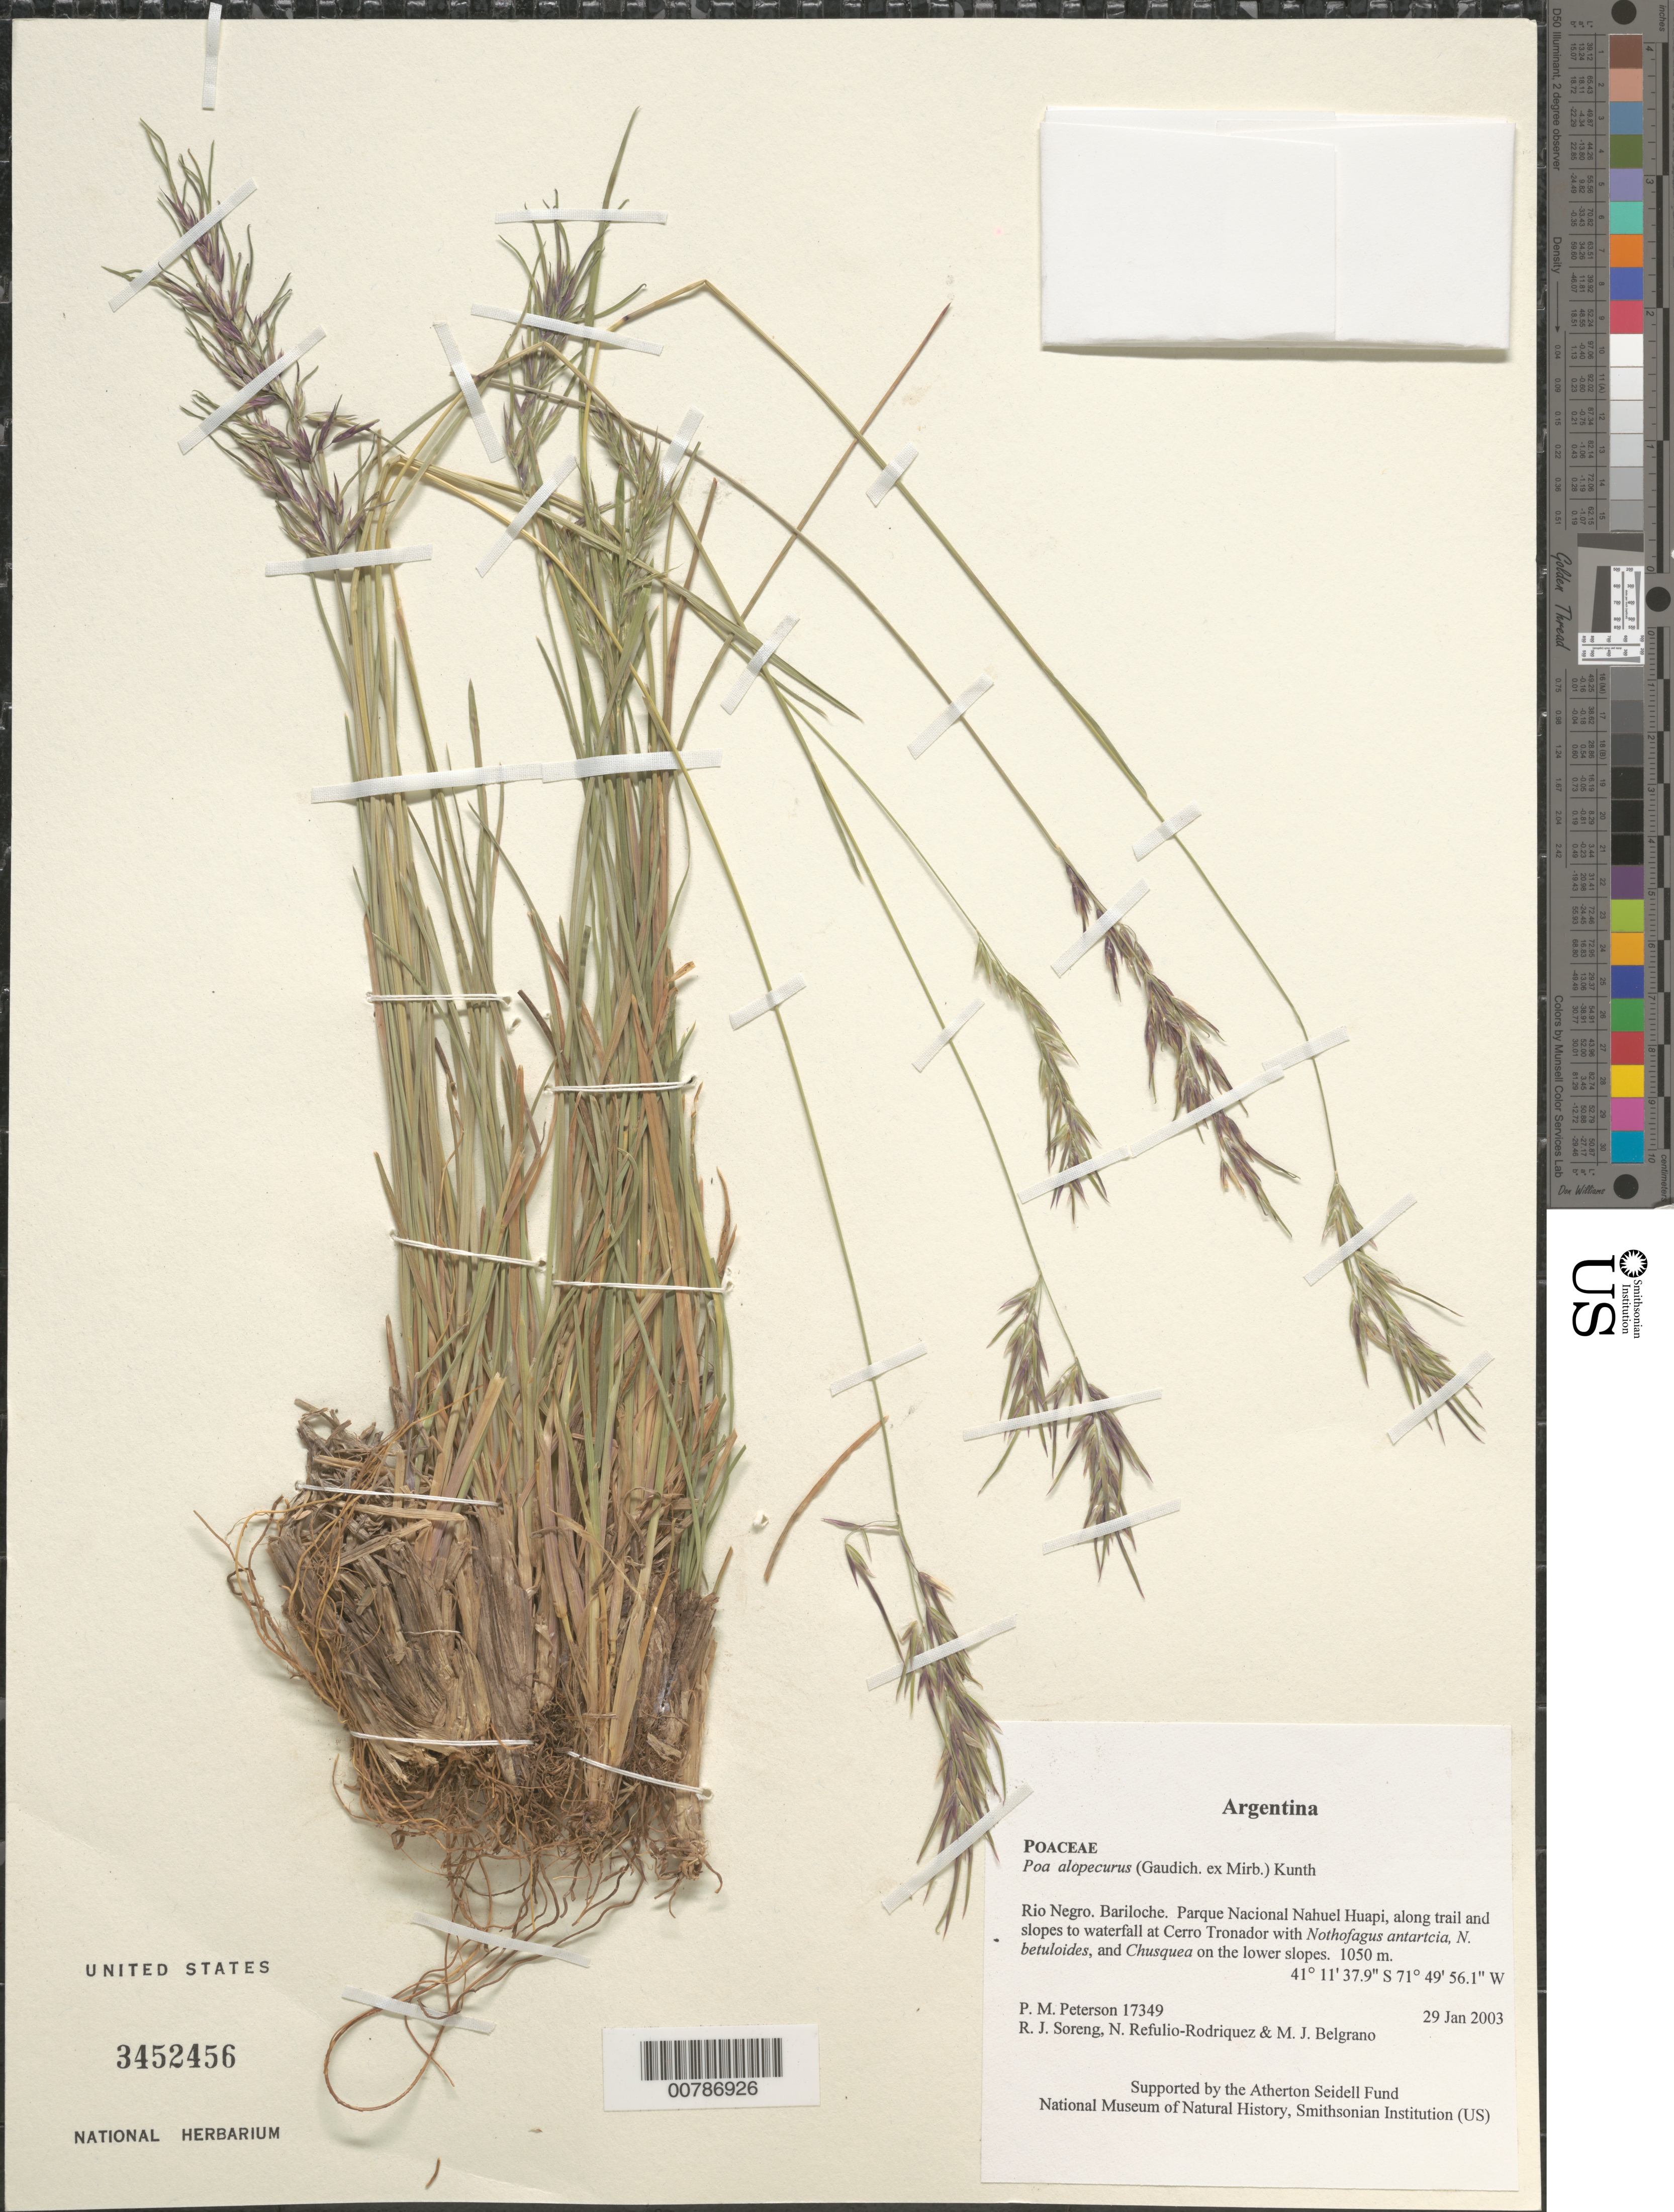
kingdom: Plantae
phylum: Tracheophyta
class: Liliopsida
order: Poales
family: Poaceae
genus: Poa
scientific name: Poa alopecurus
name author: (Gaudich. ex Mirb.) Kunth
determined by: Soreng, Robert J., Research Associate (BOT), Smithsonian Institution - National Museum of Natural History (UNITED STATES)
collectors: P. M. Peterson, R. J. Soreng, N. Refulio-Rodríguez & M. Belgrano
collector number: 17349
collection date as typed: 29 Jan 2003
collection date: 2003-01-29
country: Argentina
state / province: Rio Negro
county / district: Bariloche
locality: Parque Nacional Nahuel Huapi, along trail and slopes to waterfall at Cerro Tronador with Nothofagus antartcia, N. betuloides, and Chusquea on the lower slopes.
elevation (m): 1050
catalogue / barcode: US 3452456